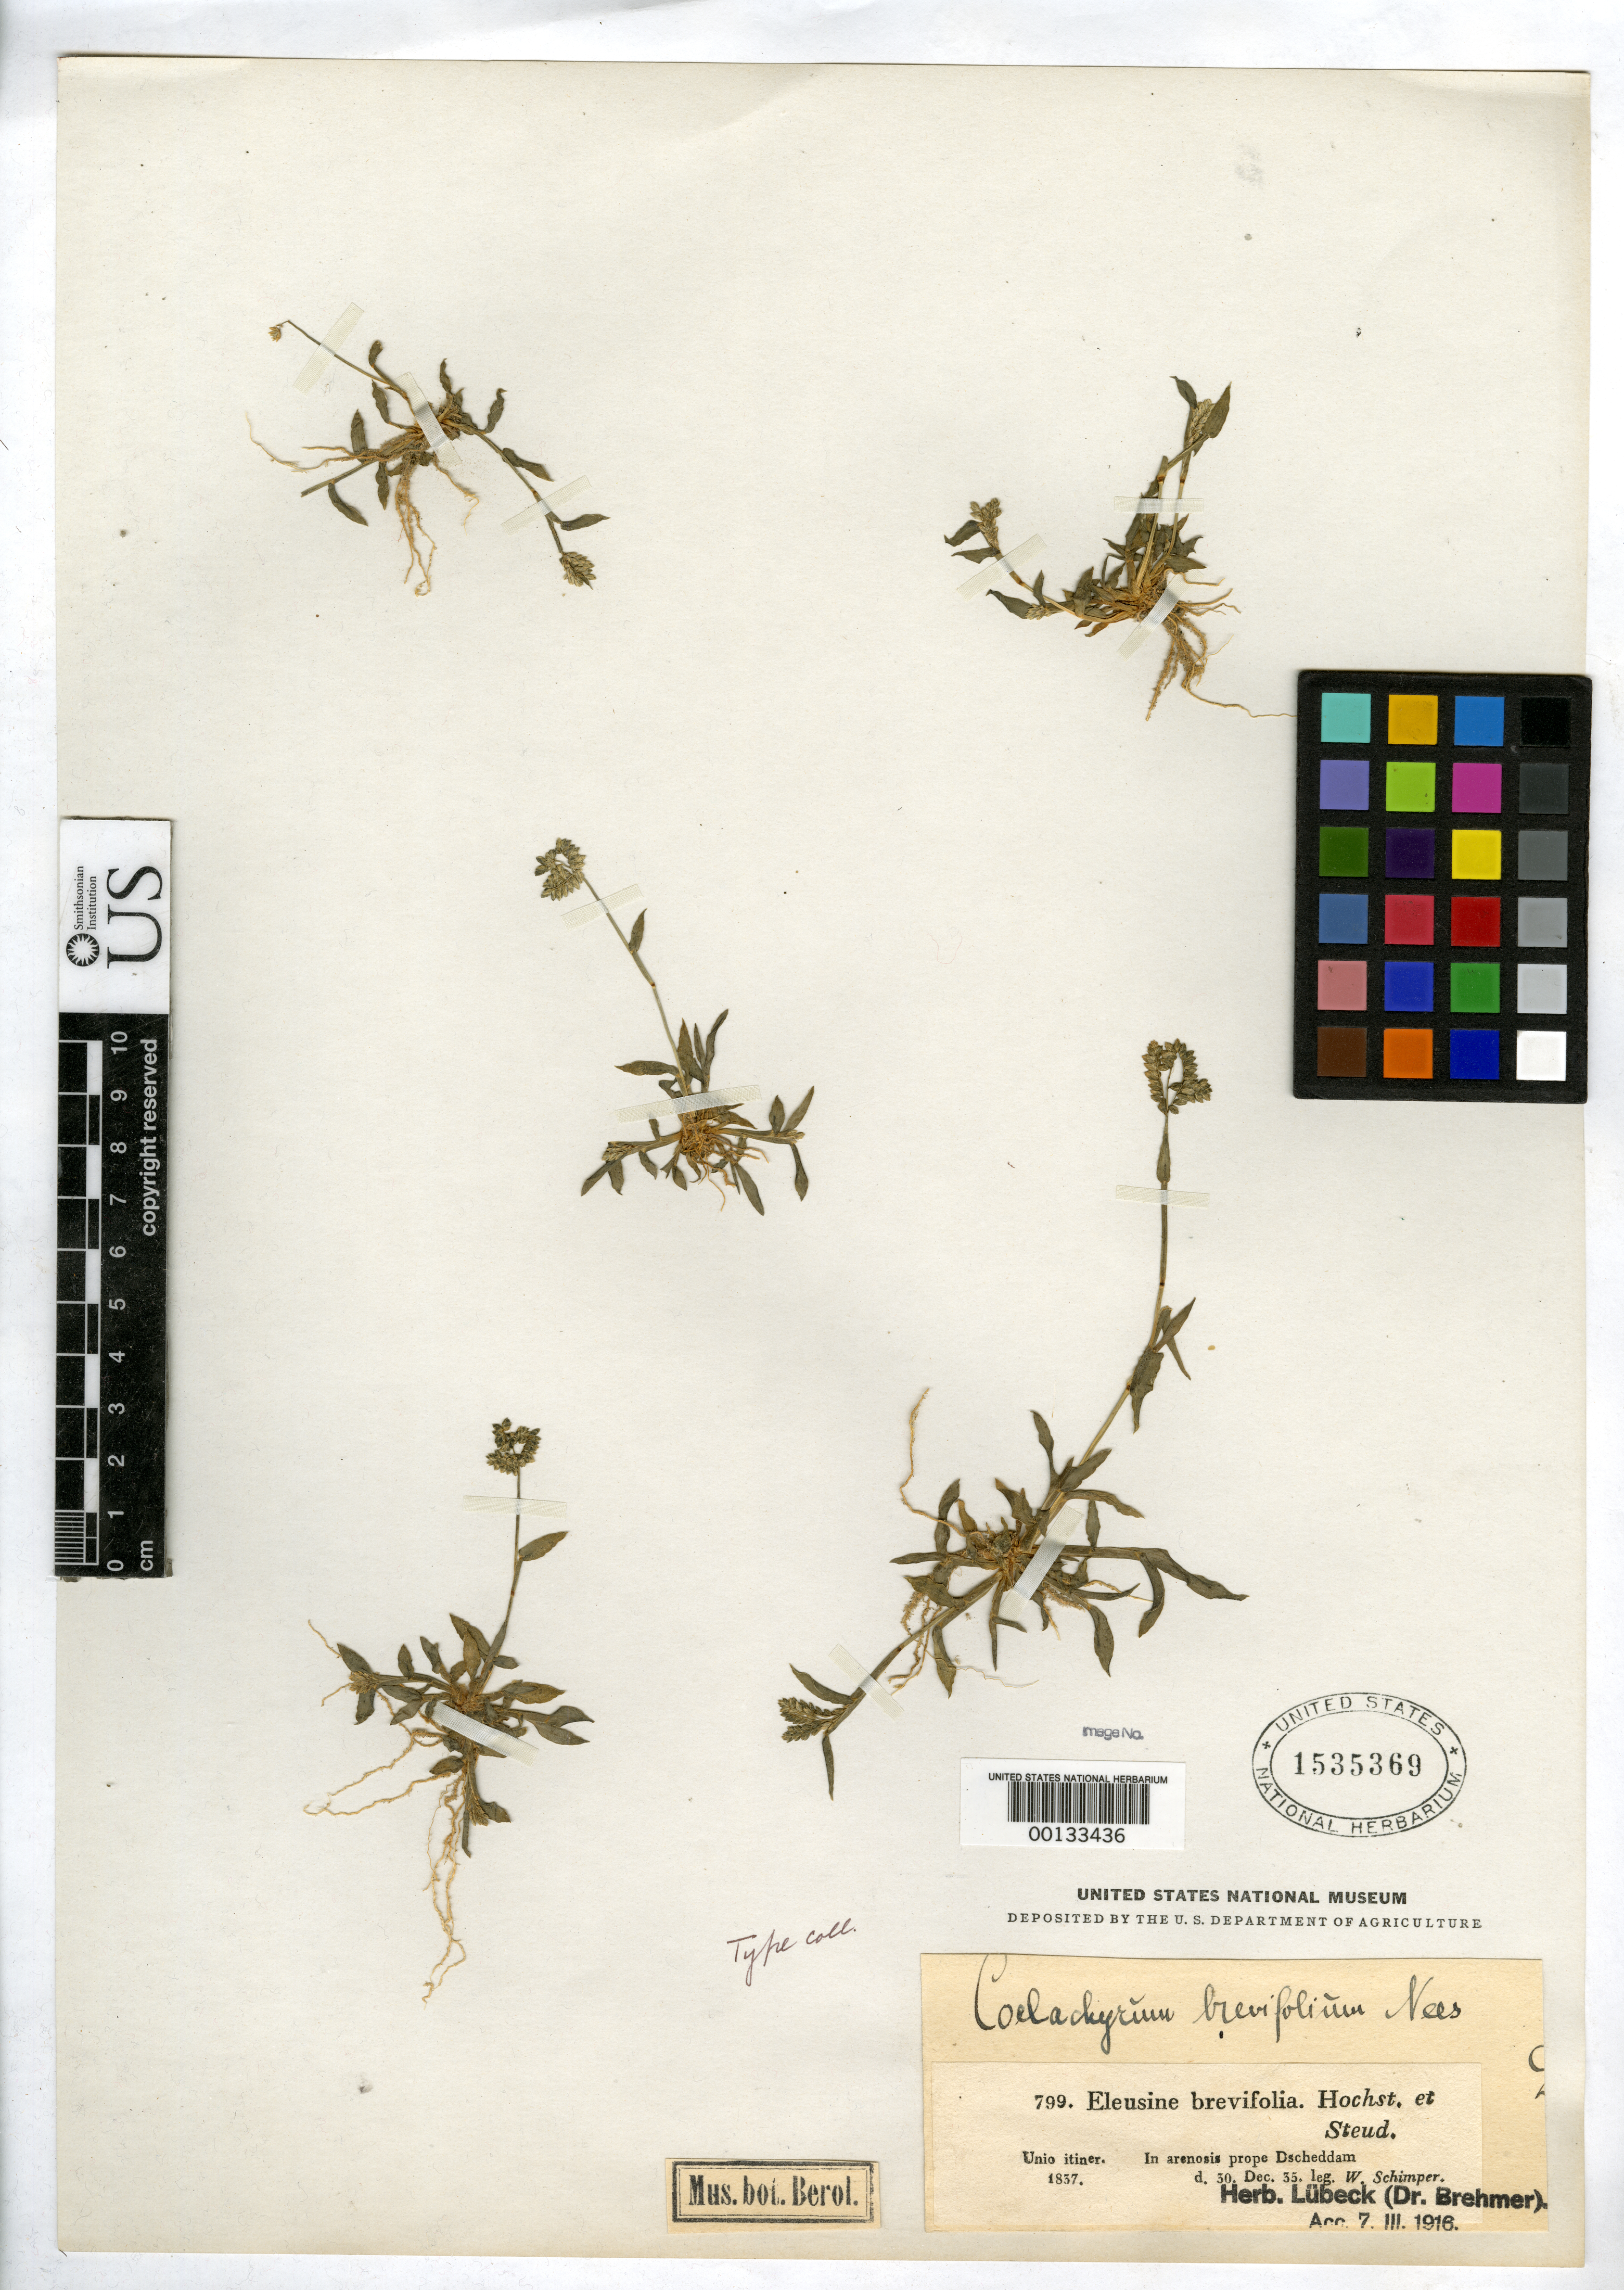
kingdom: Plantae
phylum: Tracheophyta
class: Liliopsida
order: Poales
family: Poaceae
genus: Coelachyrum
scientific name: Coelachyrum brevifolium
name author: Hochst. & Nees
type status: Isotype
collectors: W. Schimper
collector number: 799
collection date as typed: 30 Dec 1837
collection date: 1837-12-30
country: Saudi Arabia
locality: In arenosis prope Dscheddam [Jeddah]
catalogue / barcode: US 1535369